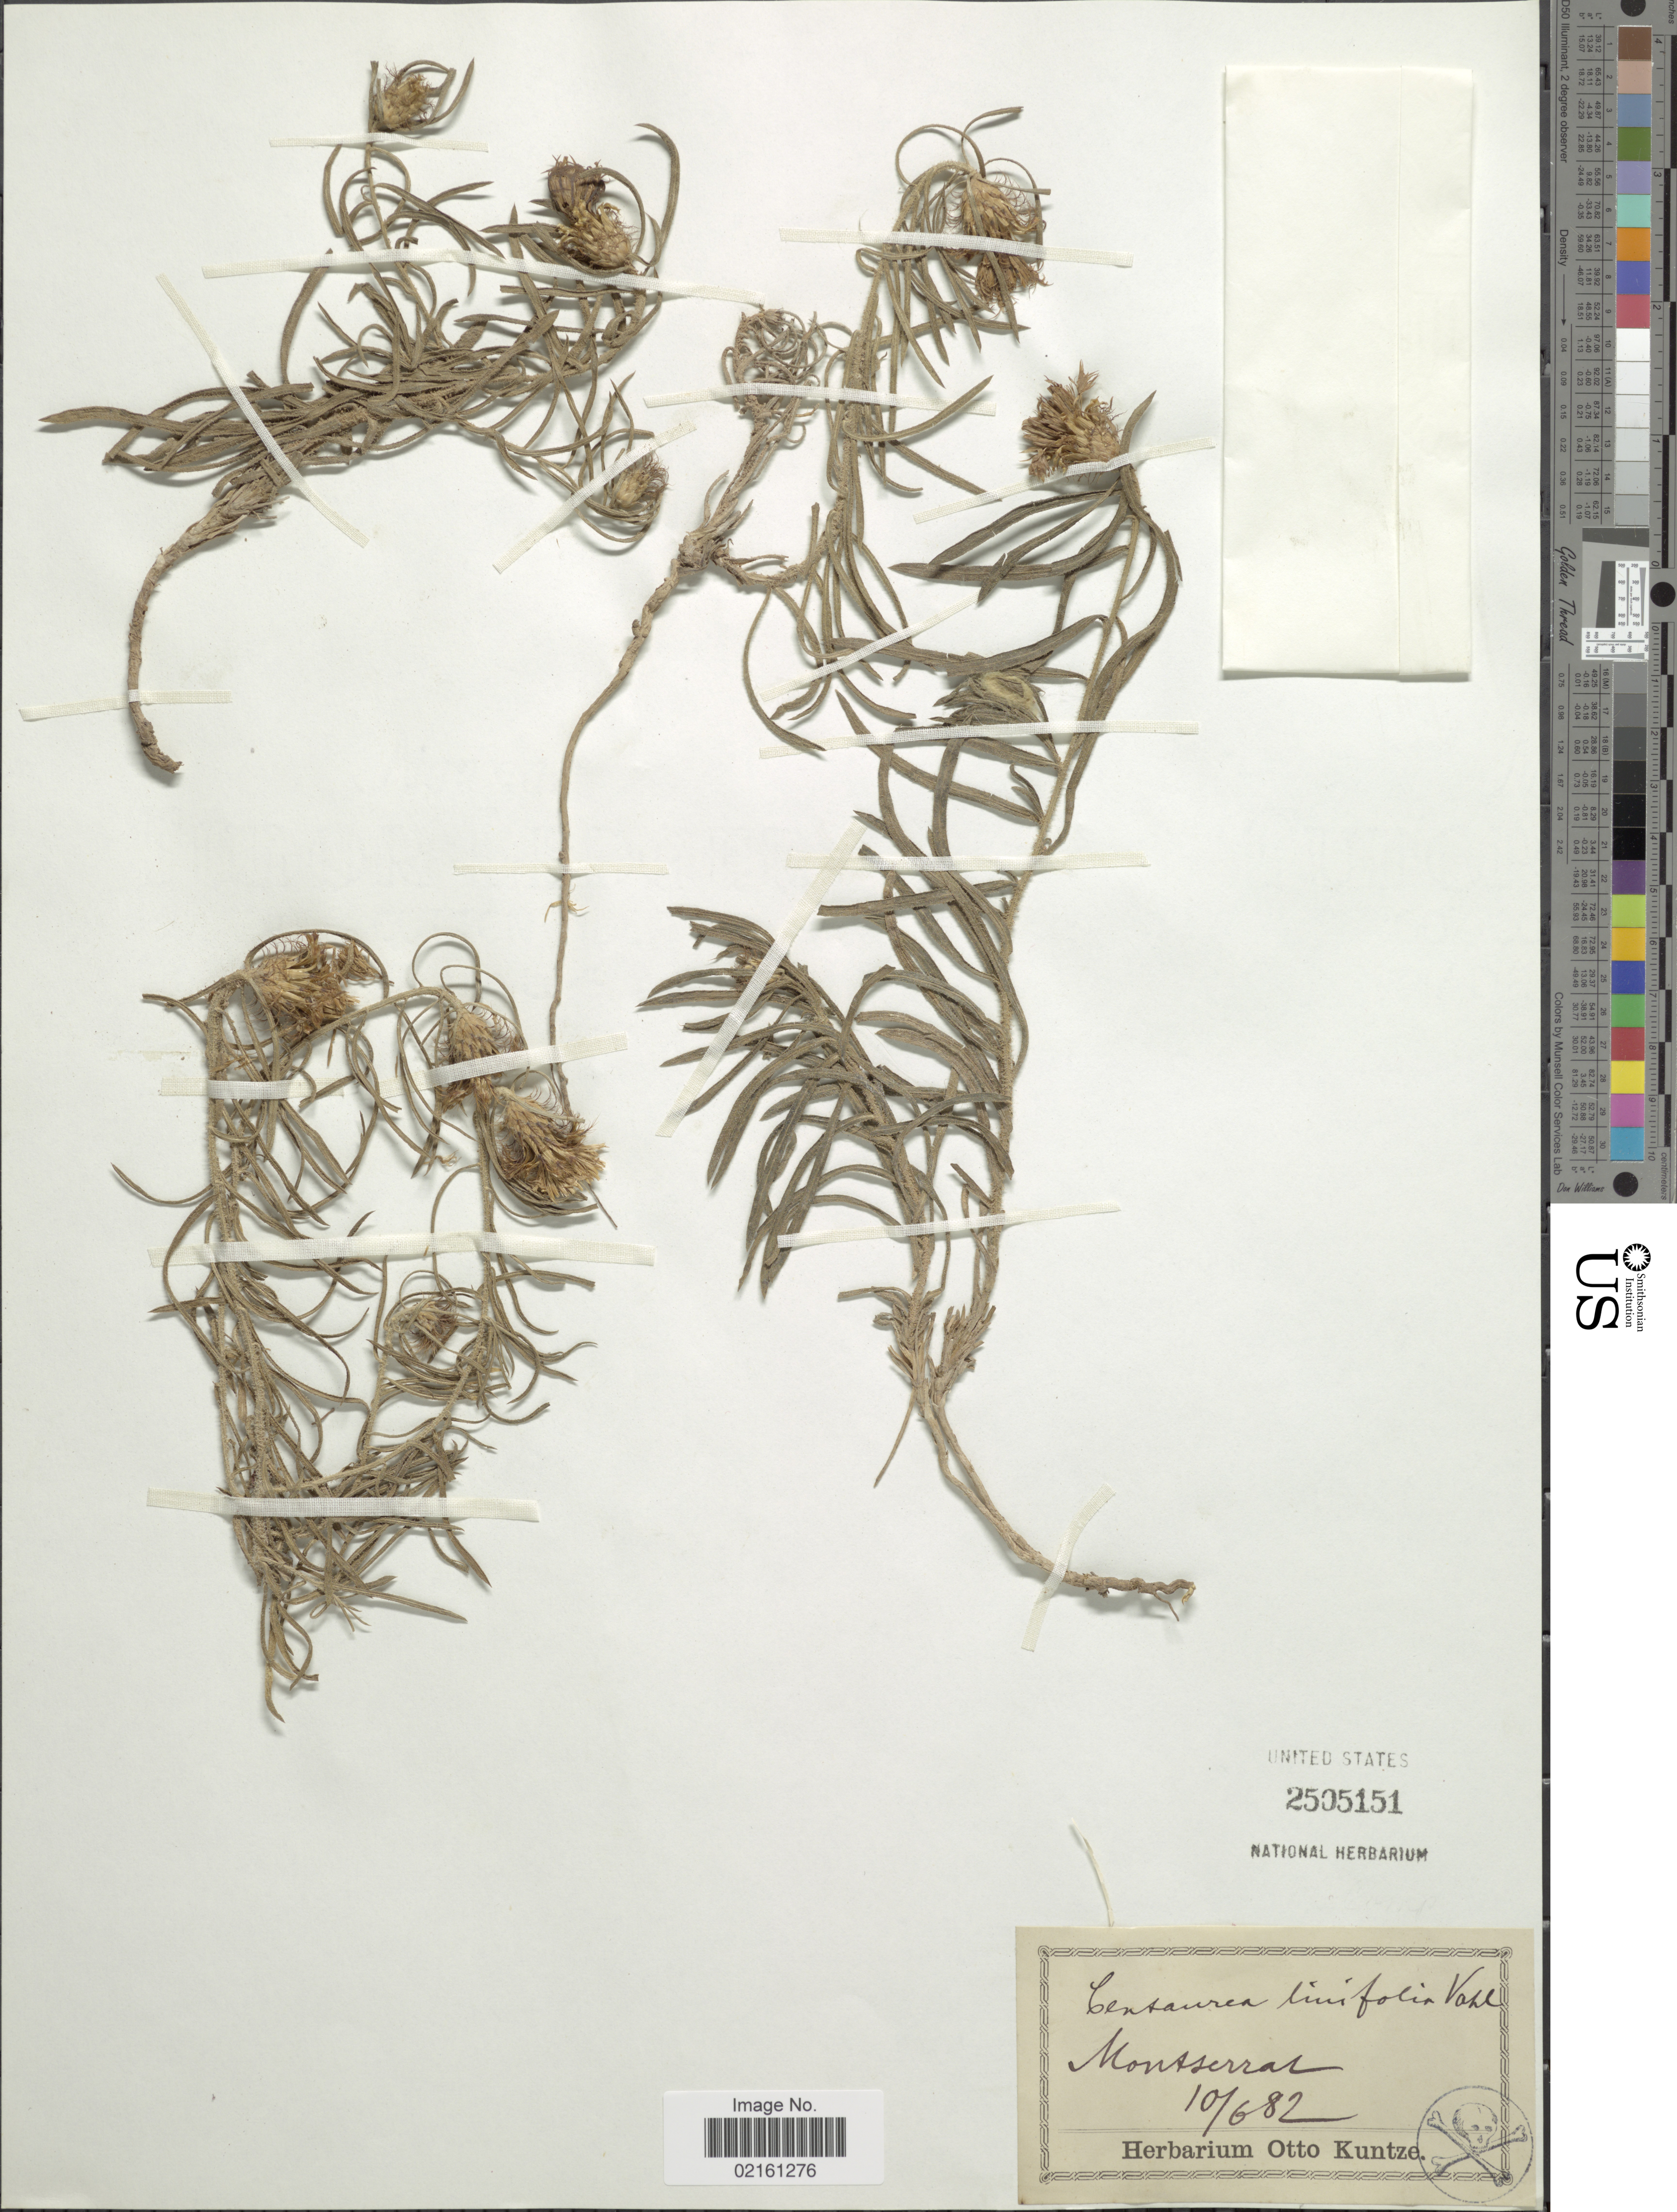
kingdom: Plantae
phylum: Tracheophyta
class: Magnoliopsida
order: Asterales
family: Asteraceae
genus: Centaurea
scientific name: Centaurea linifolia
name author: L.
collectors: ex herb. Otto Kuntze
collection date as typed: Transcribed d/m/y: 10/6/82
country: Montserrat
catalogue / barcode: US 2505151